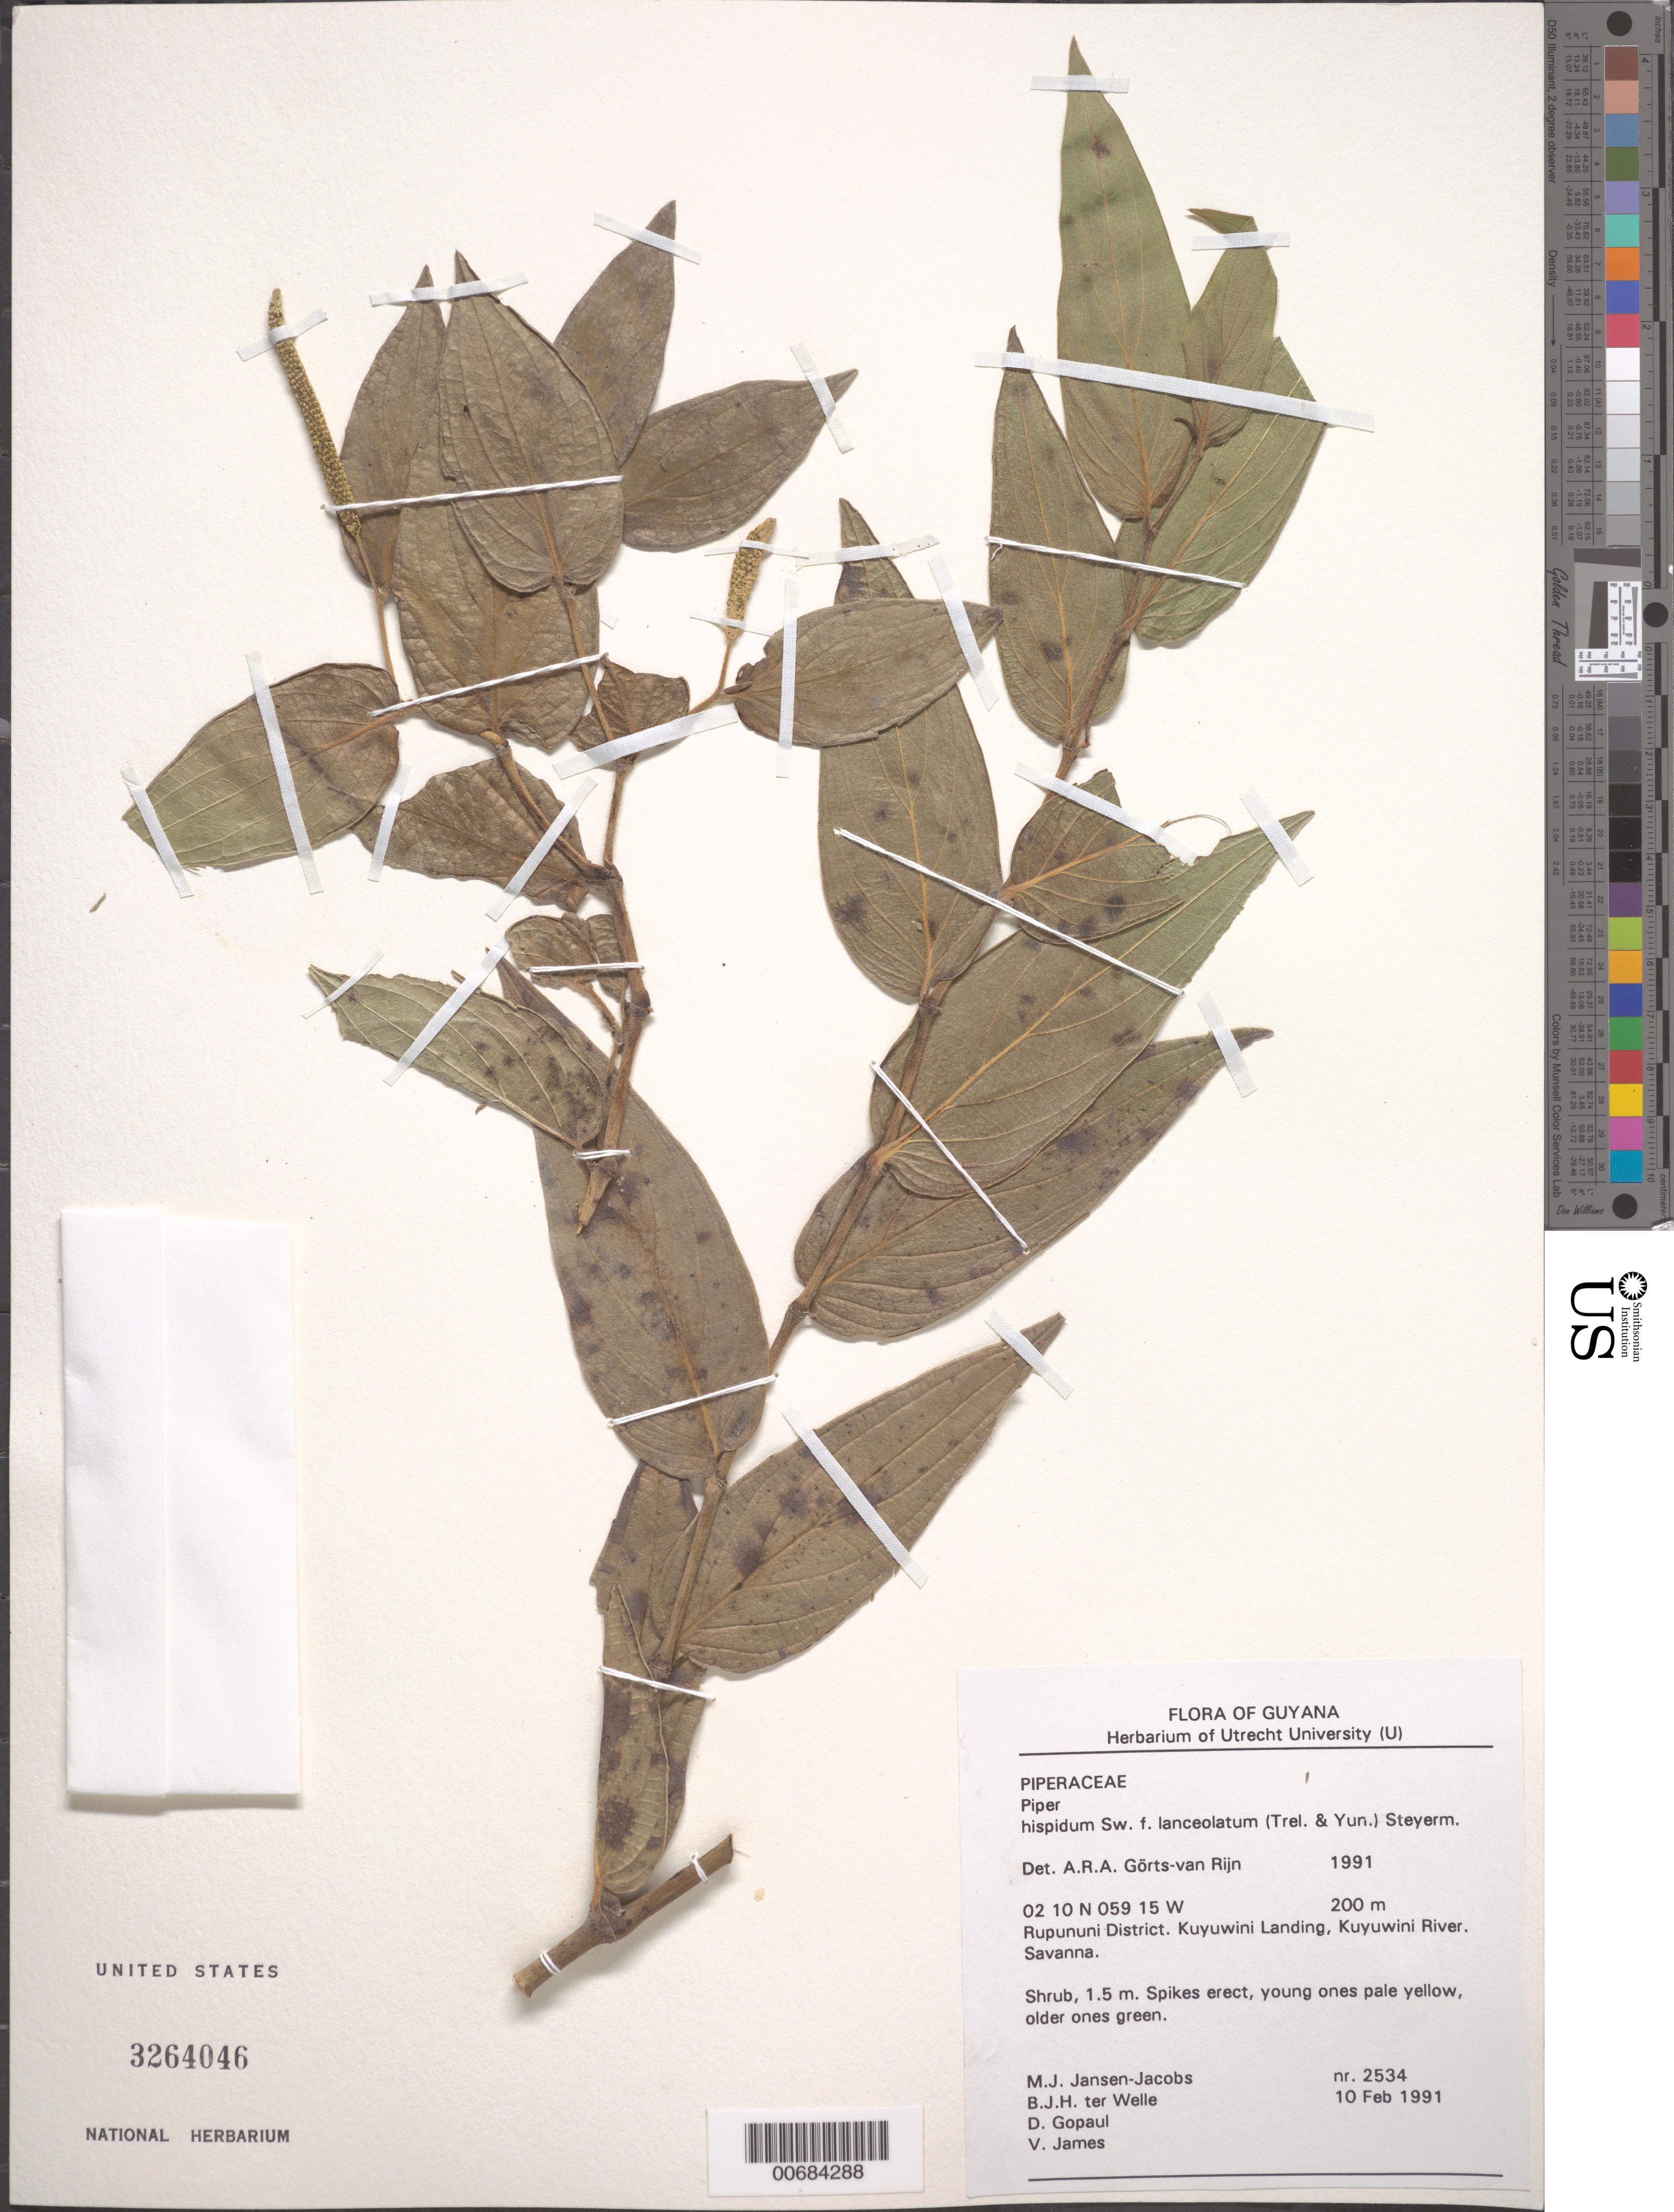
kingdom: Plantae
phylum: Tracheophyta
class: Magnoliopsida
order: Piperales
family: Piperaceae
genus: Piper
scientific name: Piper hispidum f. lanceolatum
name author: Steyerm.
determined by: Görts-van Rijn, A. R. A.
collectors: M. J. Jansen-Jacobs, B. Welle, D. Gopaul & V. James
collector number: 2534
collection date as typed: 10-Feb-91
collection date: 1991-02-10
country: Guyana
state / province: U. Takutu-U. Essequibo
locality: Kuyuwini Landing, Kuyuwini River, Rupununi District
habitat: Savanna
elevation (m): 200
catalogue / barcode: US 3264046